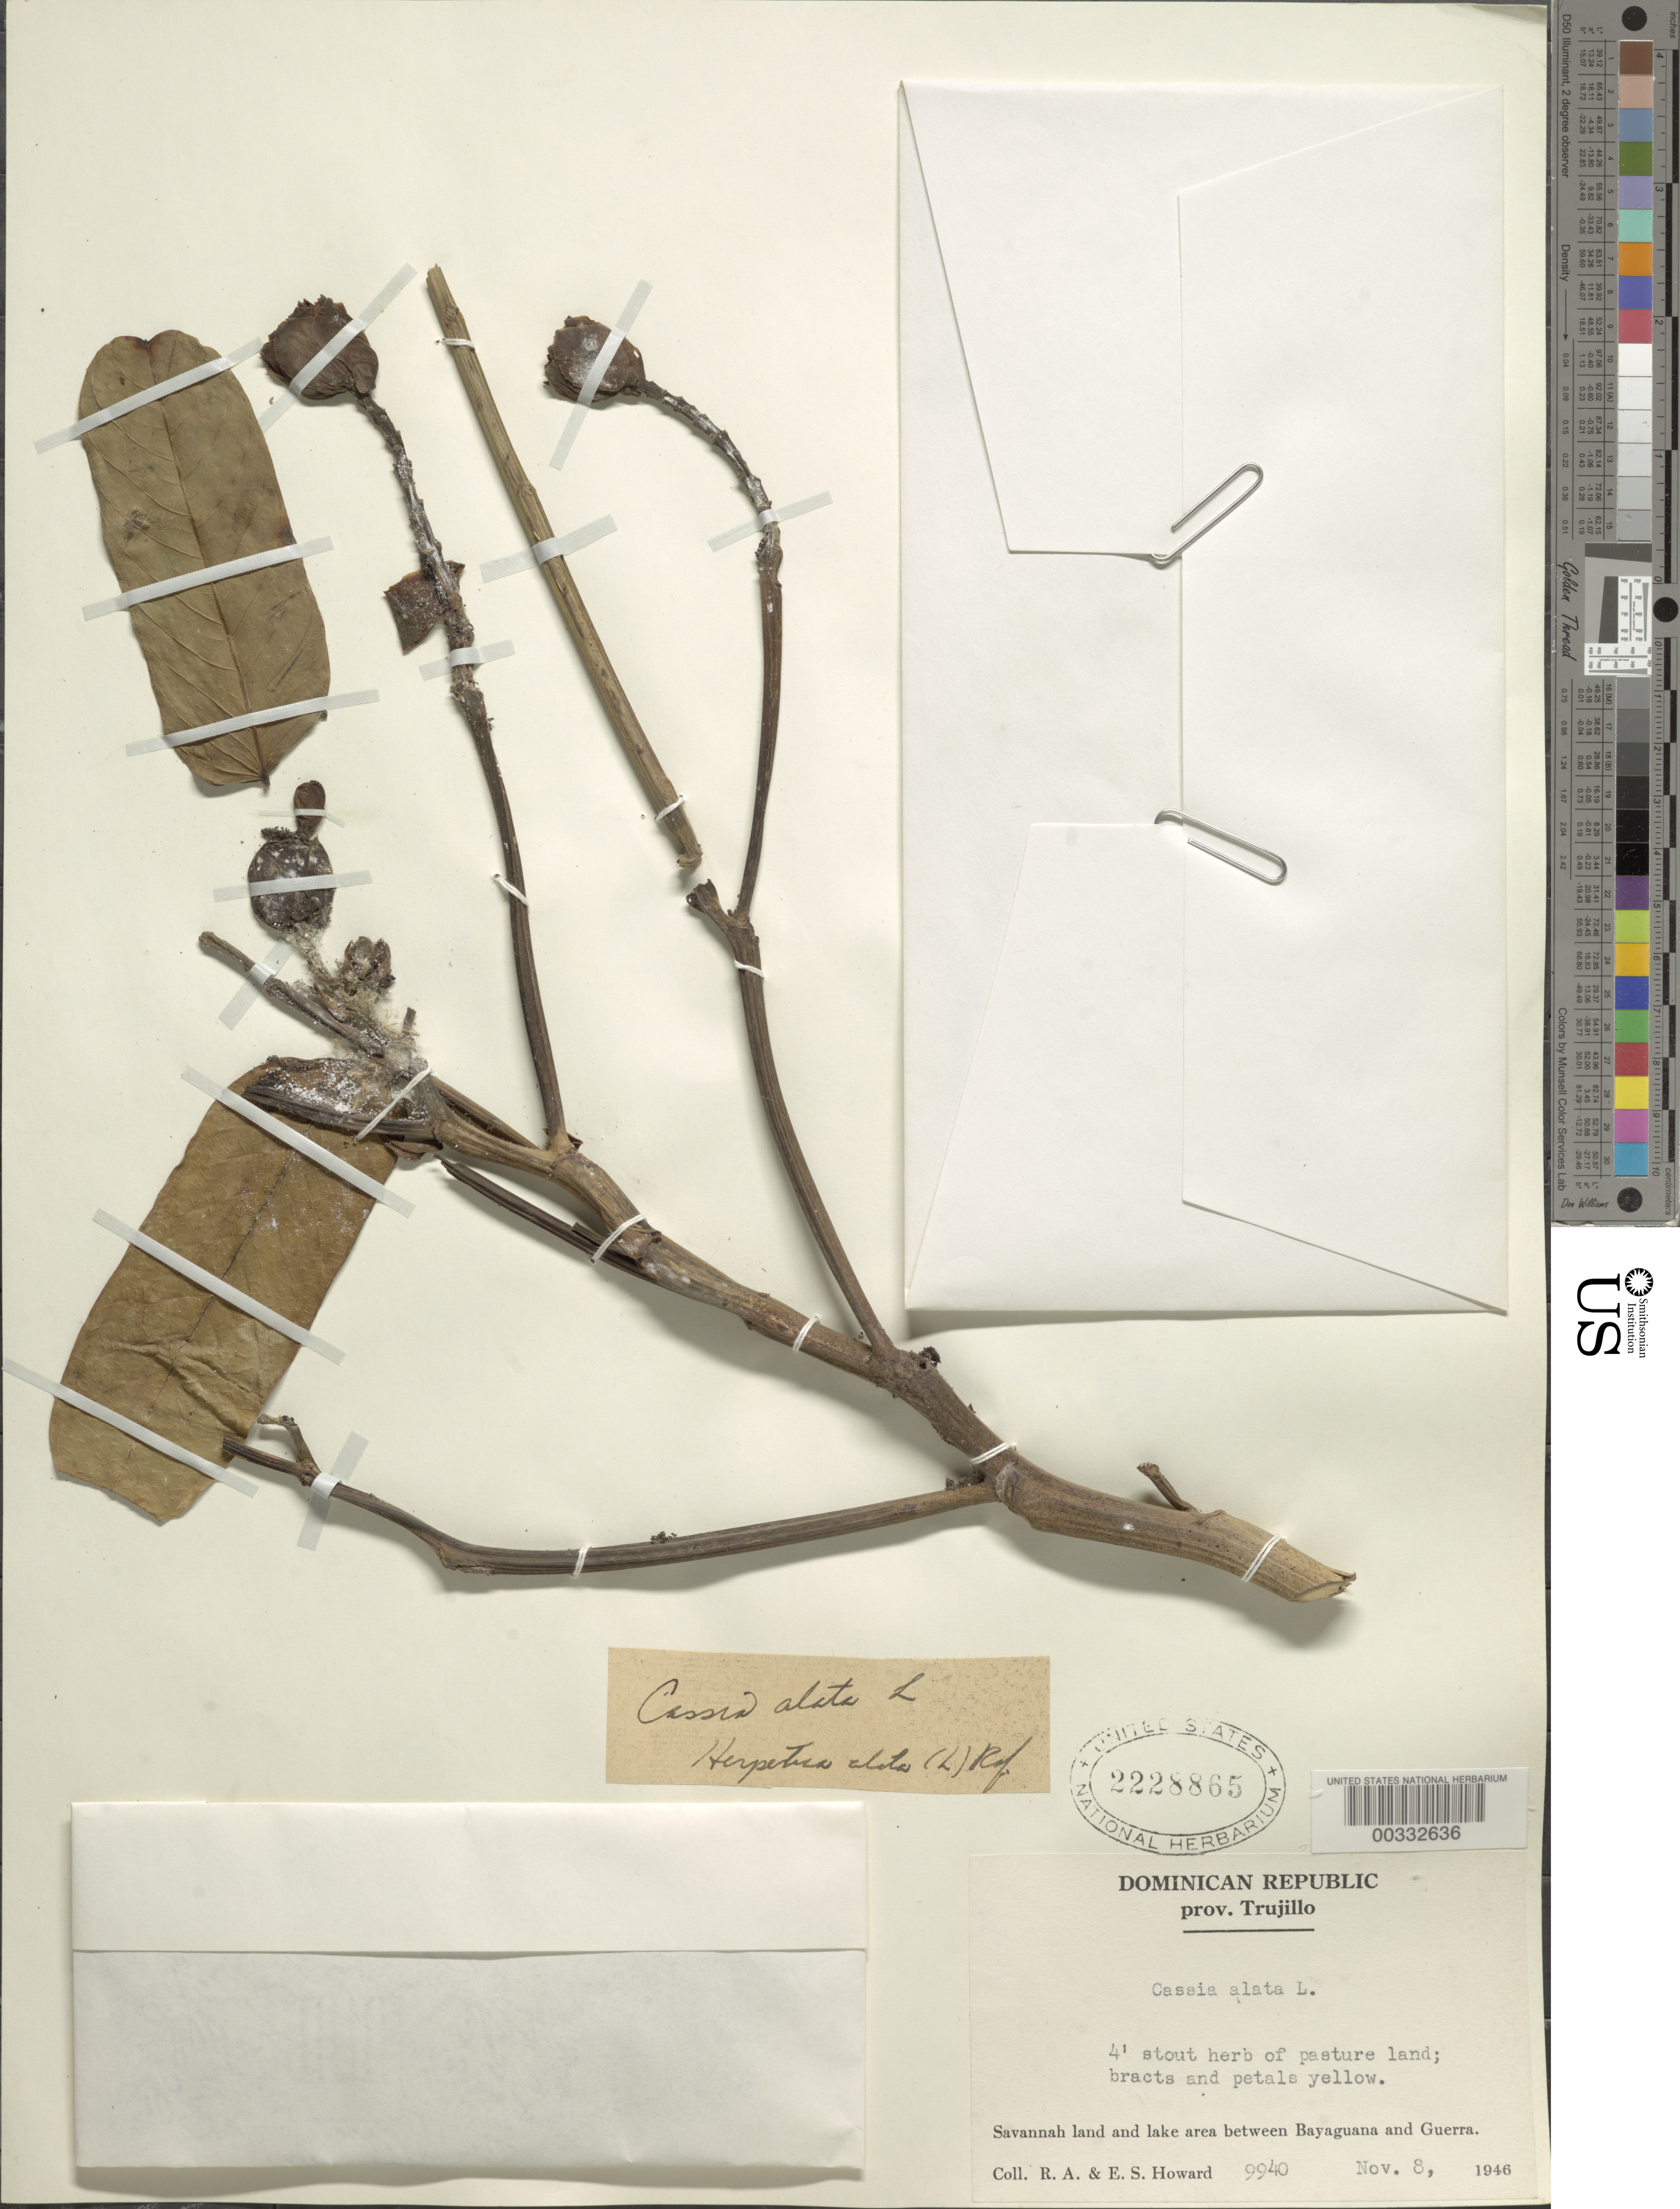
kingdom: Plantae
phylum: Tracheophyta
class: Magnoliopsida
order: Fabales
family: Fabaceae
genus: Senna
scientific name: Senna alata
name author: (L.) Roxb.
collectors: R. A. Howard & E. S. Howard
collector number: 9940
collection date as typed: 08 Nov 1946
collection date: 1946-11-08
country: Dominican Republic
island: Hispaniola Island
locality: Between bayaguana and guerra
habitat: Savanna land and lake area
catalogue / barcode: US 2228865